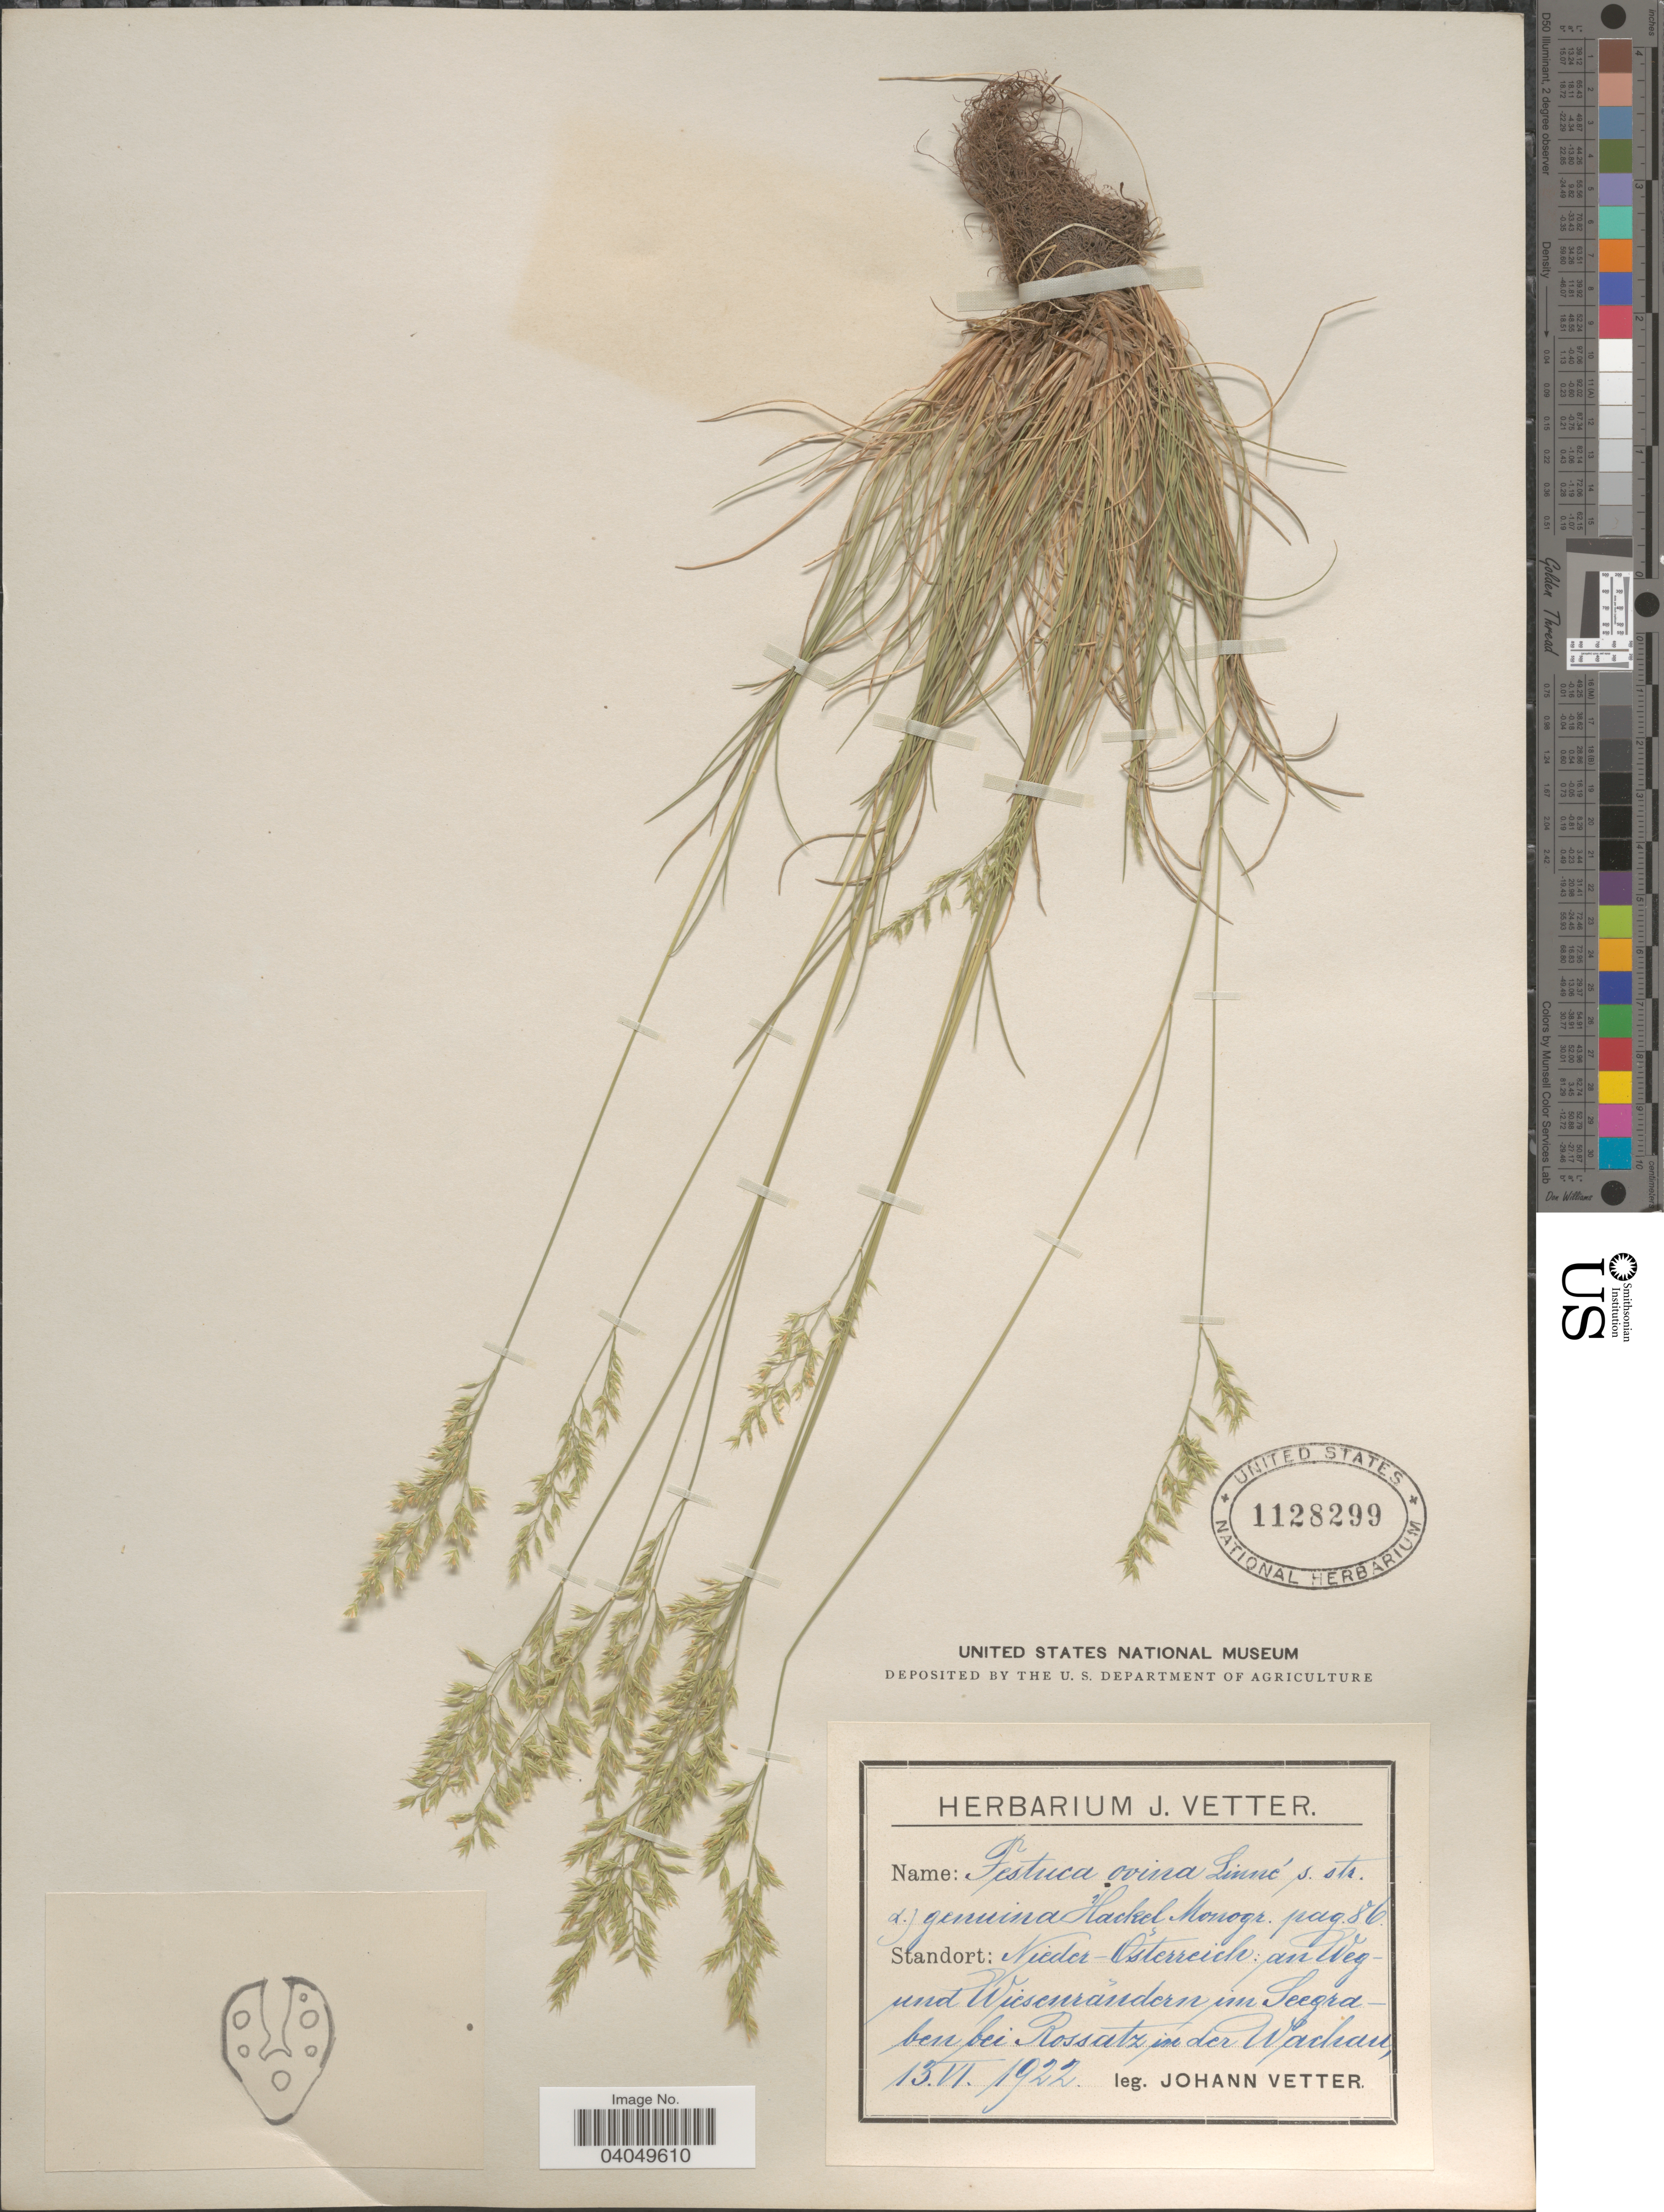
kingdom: Plantae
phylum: Tracheophyta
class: Liliopsida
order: Poales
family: Poaceae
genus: Festuca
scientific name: Festuca ovina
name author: L.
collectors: J. Vetter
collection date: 1922-06-13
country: Austria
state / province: Niederosterreich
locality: Nieder-Osterreich: an Wegund Wiesenrandern im Seegraben bei Rossatz in der Wachau.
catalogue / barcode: US 1128299